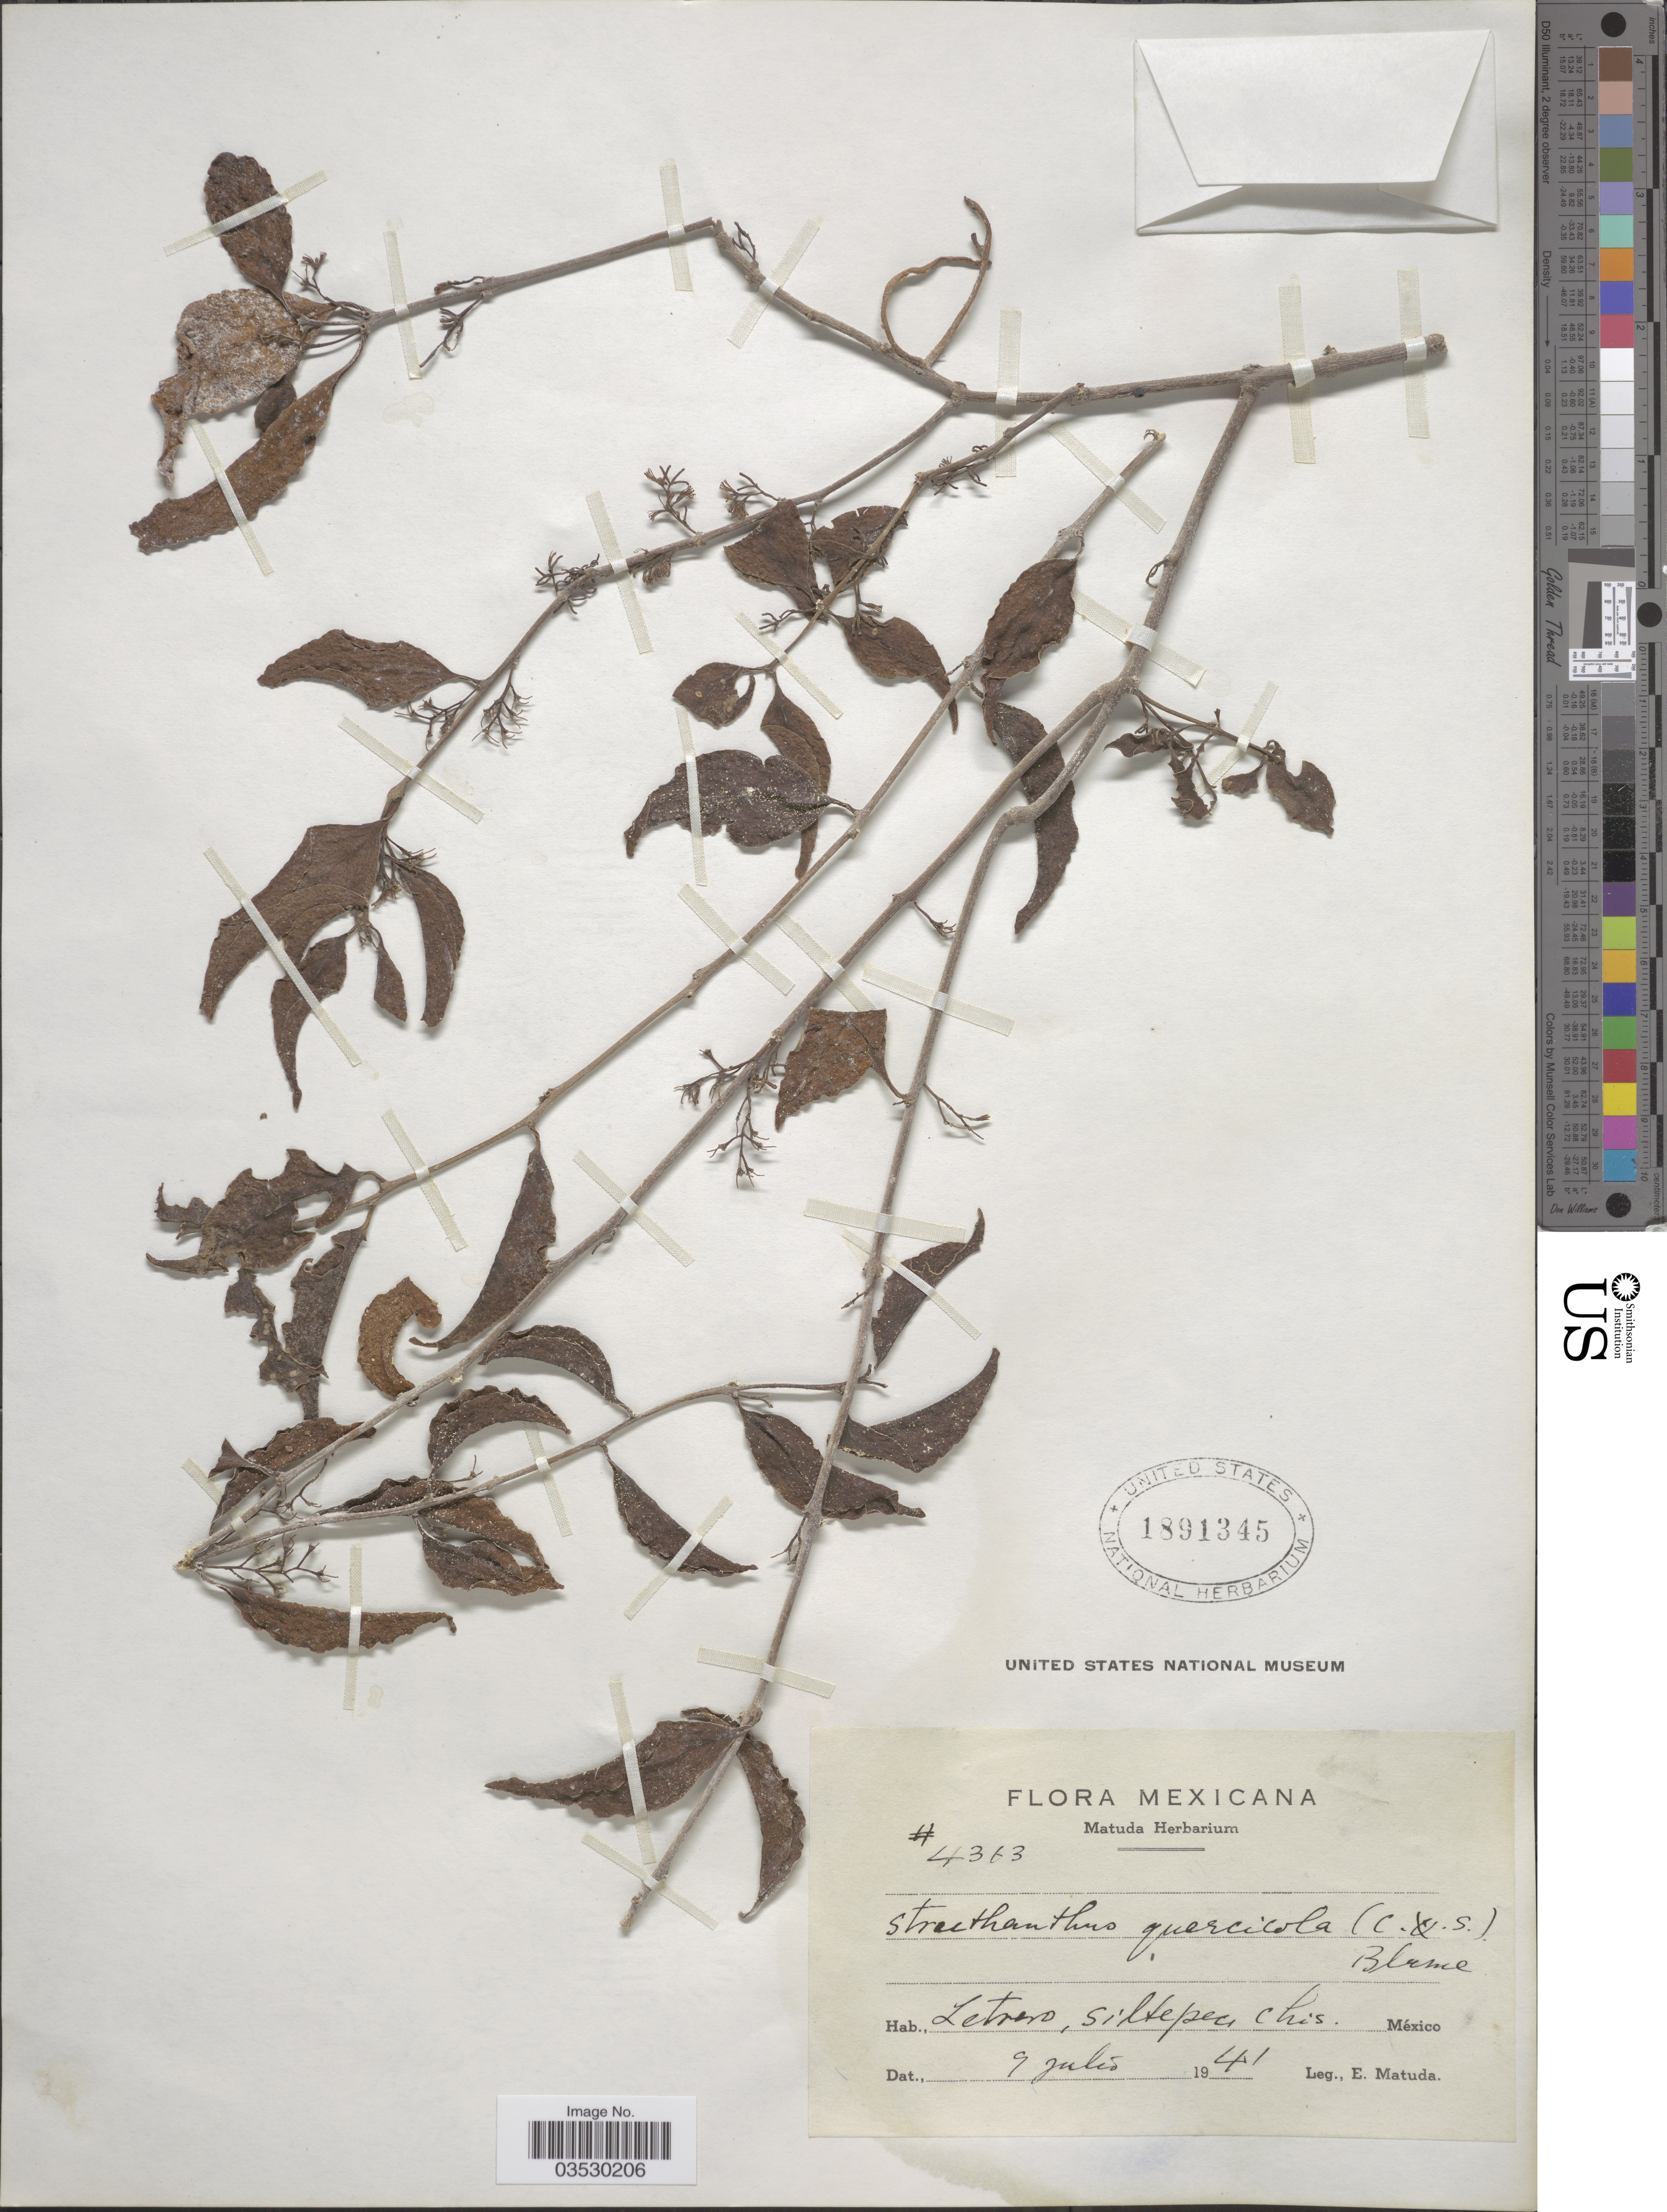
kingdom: Plantae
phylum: Tracheophyta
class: Magnoliopsida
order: Santalales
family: Loranthaceae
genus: Struthanthus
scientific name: Struthanthus quercicola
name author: (Kuijt) Cham. & Schltr.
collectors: E. Matuda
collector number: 4363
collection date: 1941-07-09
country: Mexico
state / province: Chiapas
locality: Letrero, Siltepec.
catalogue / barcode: US 1891345